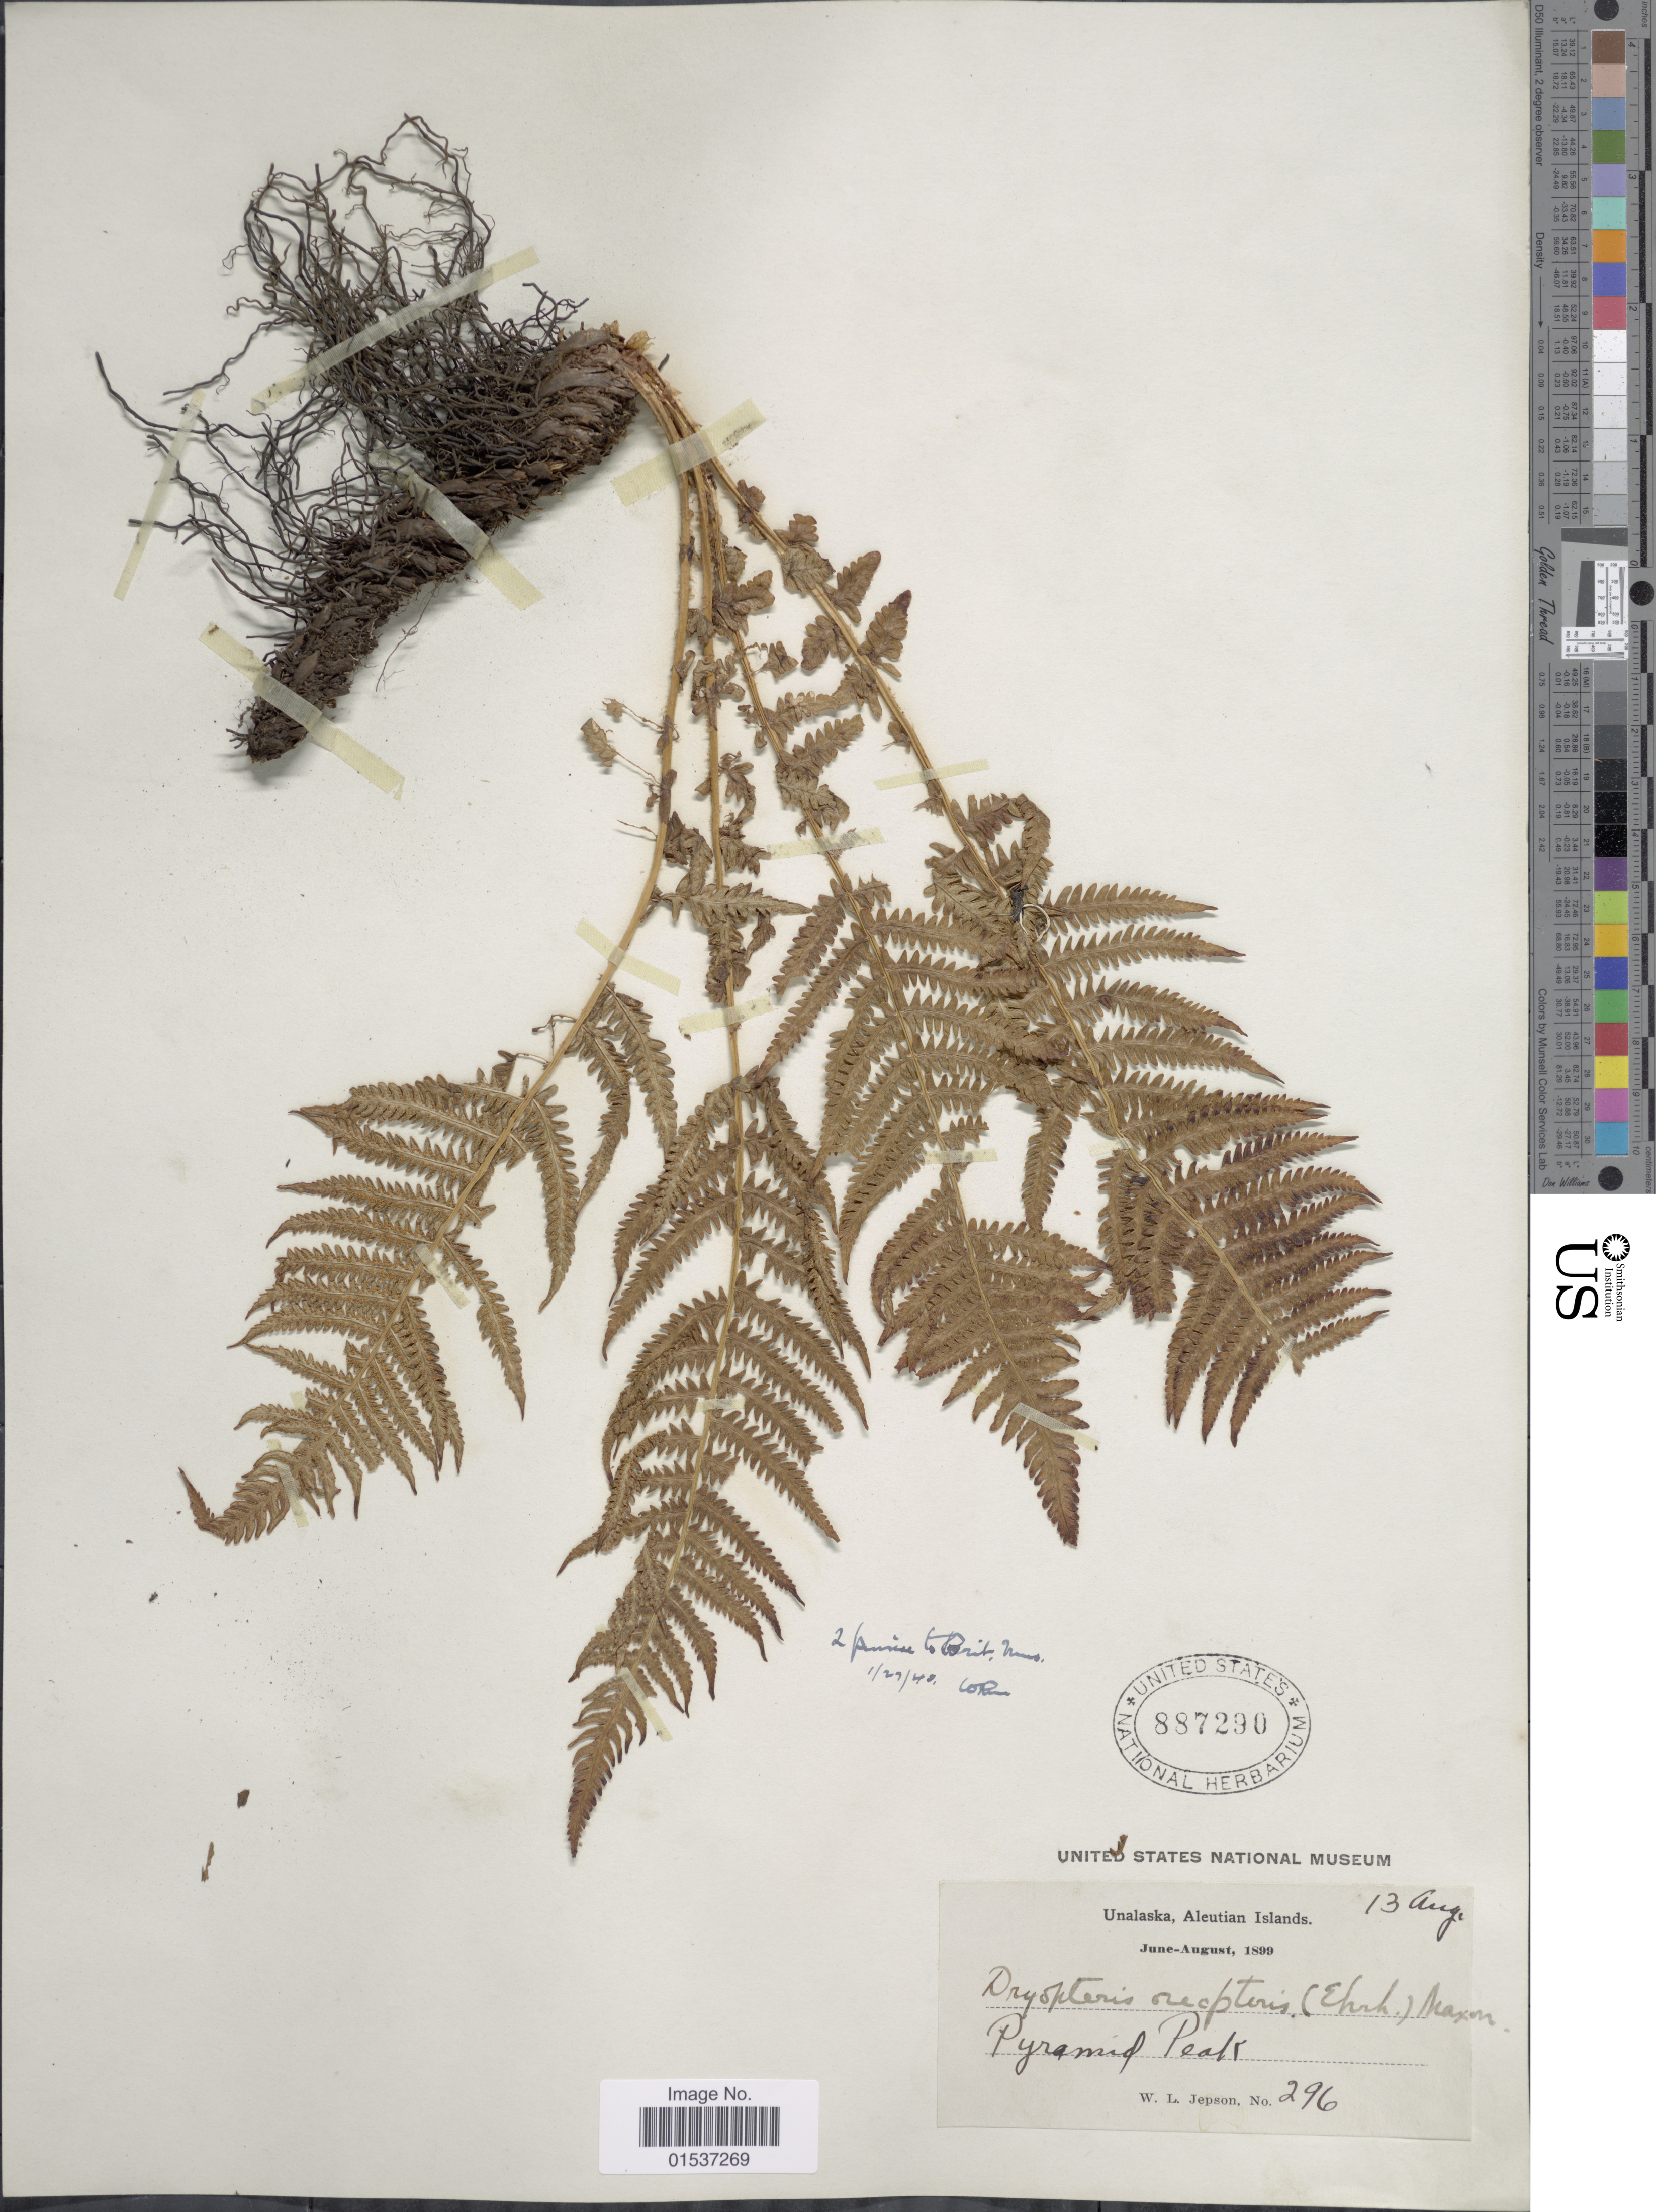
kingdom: Plantae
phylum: Tracheophyta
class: Polypodiopsida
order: Polypodiales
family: Thelypteridaceae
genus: Oreopteris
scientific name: Oreopteris limbosperma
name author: (All.) K. Iwats.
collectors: W. L. Jepson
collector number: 296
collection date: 1899-08-13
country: United States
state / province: Alaska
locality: Unalaska, Aleutian Islands.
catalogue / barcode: US 887290